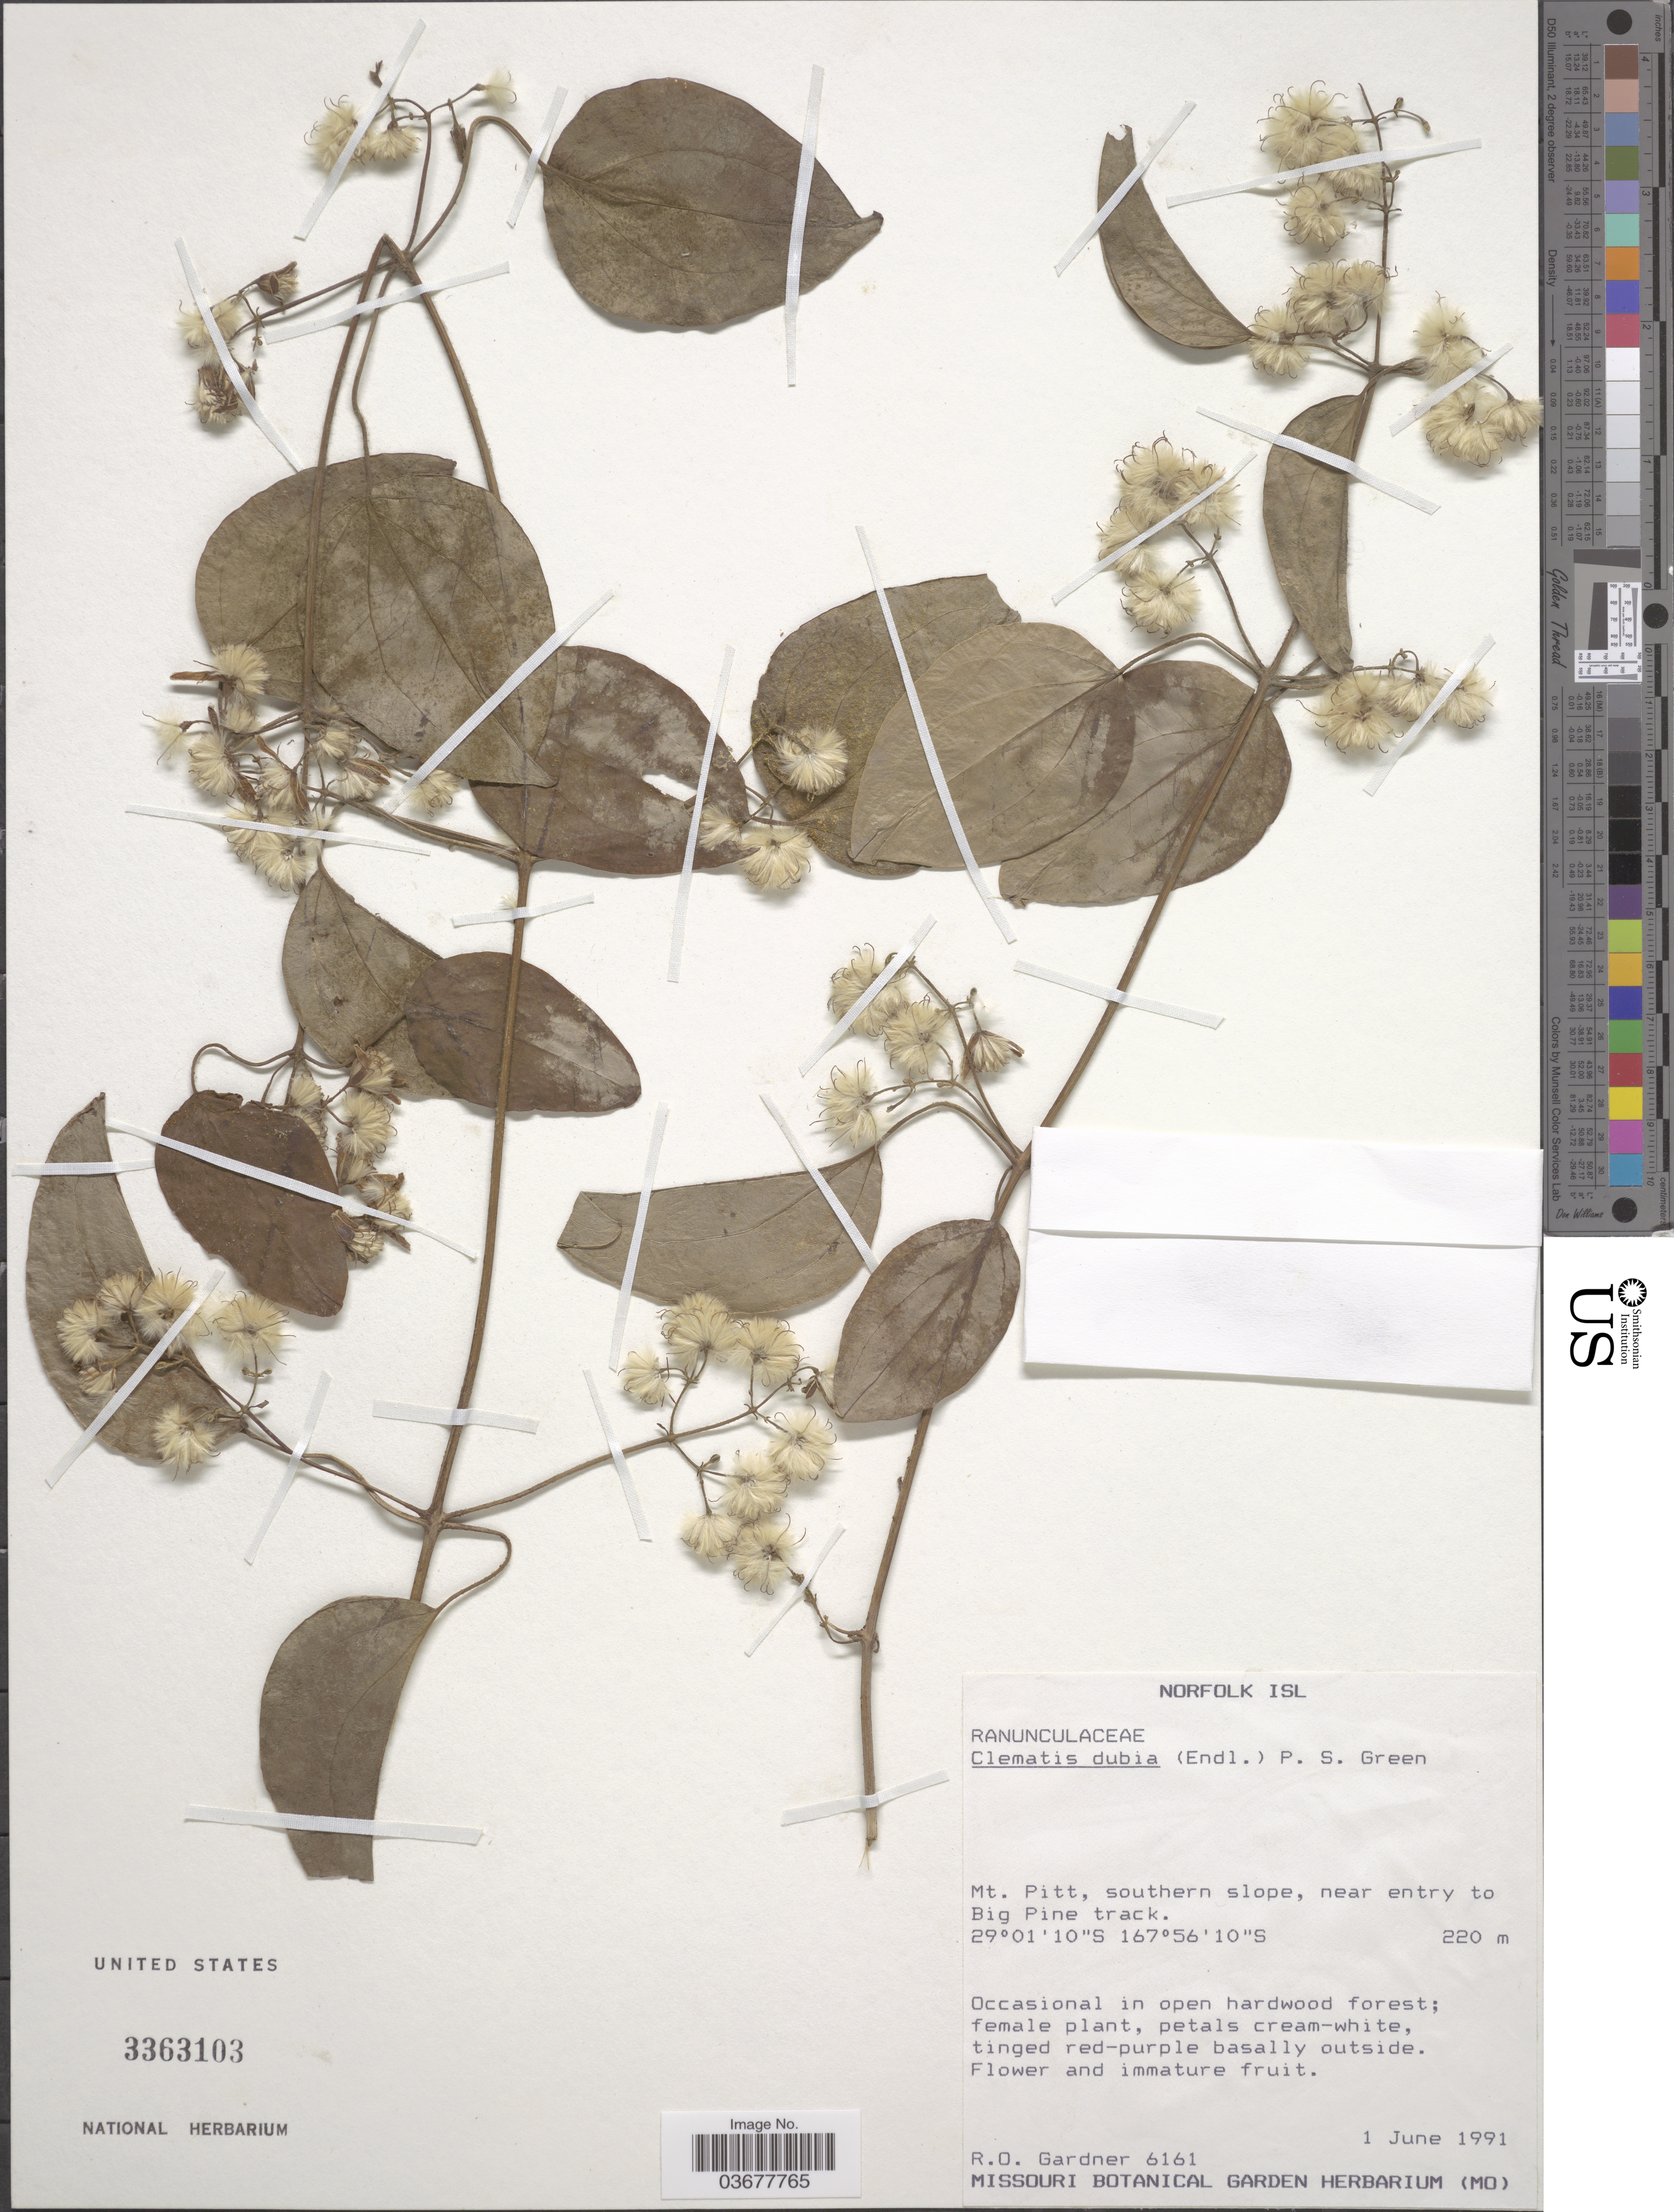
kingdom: Plantae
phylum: Tracheophyta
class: Magnoliopsida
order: Ranunculales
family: Ranunculaceae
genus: Clematis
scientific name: Clematis dubia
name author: (Endl.) P.S. Green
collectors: R. O. Gardner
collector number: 6161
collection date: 1991-06-01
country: Australia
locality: Norfolk Isl. Mt. Pitt, southern slope, near entry to Big Pine track.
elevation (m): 220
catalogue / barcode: US 3363103